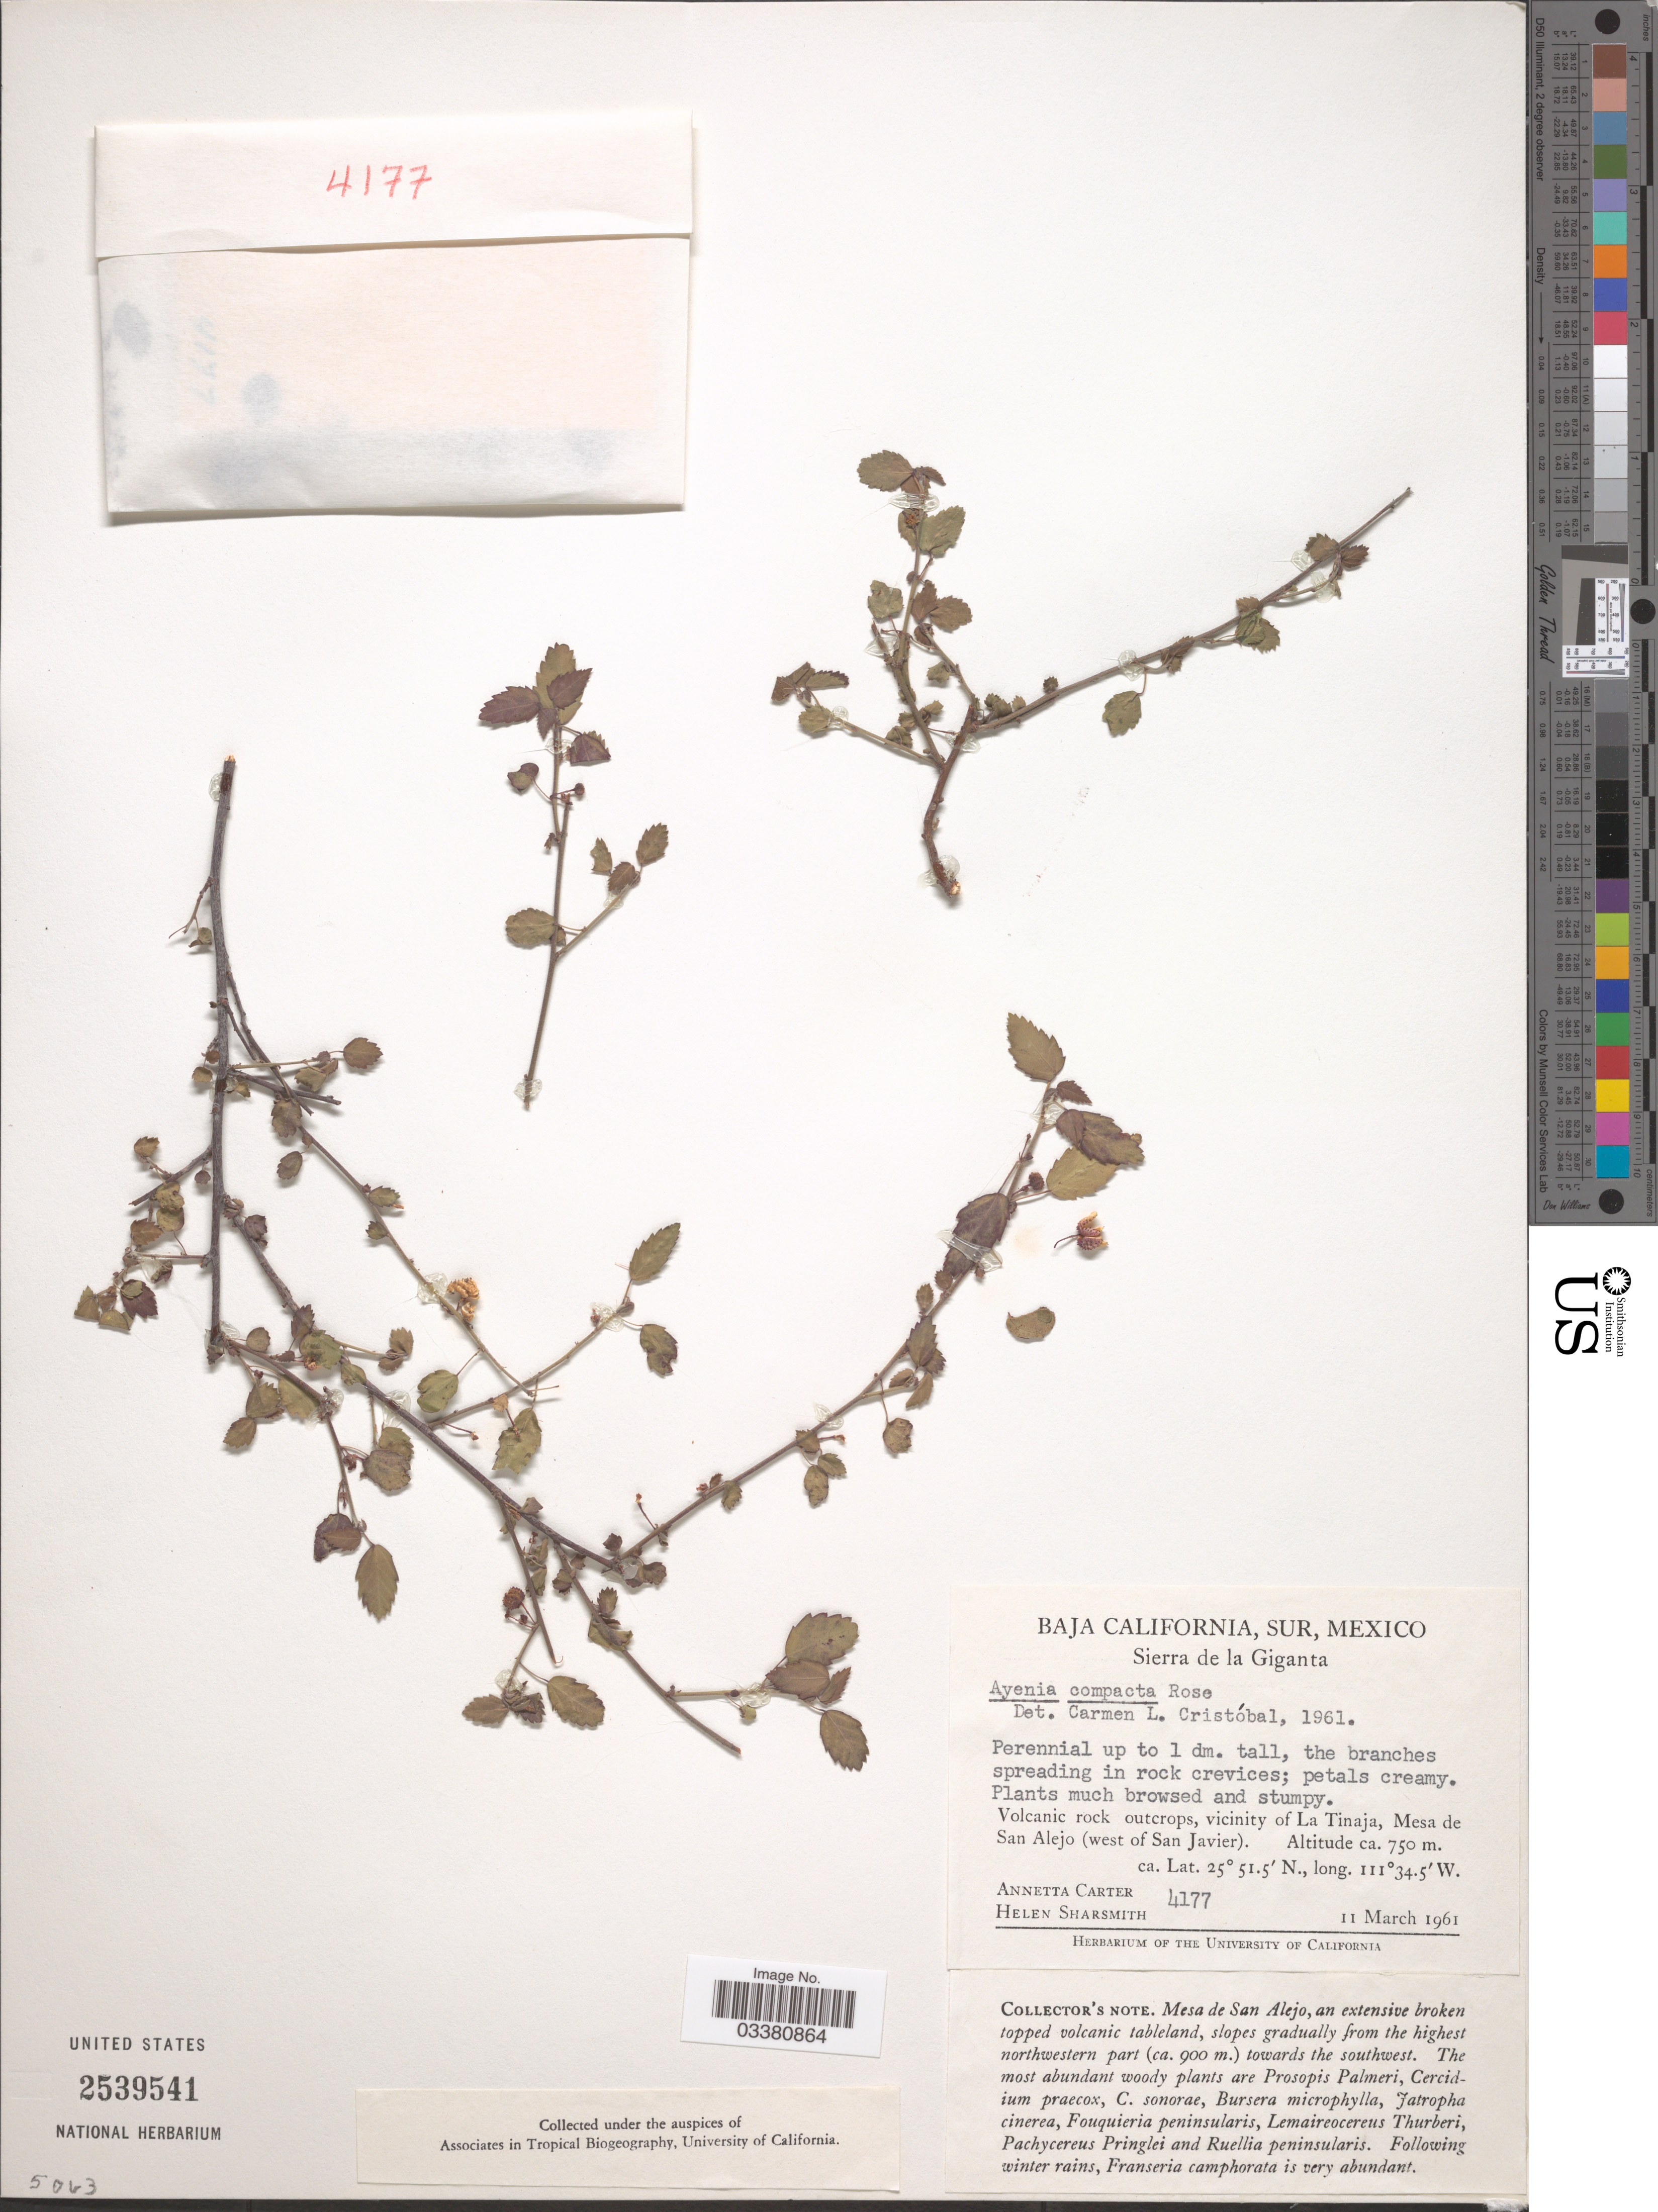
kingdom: Plantae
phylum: Tracheophyta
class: Magnoliopsida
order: Malvales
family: Malvaceae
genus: Ayenia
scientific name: Ayenia compacta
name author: Rose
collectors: Annetta Carter & H. Sharsmith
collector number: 4177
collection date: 1961-03-11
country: Mexico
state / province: Baja California Sur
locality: Sierra de la Giganta. Vicinity of La Tinaja, Mesa de San Alejo (west of San Javier).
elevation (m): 750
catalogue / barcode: US 2539541